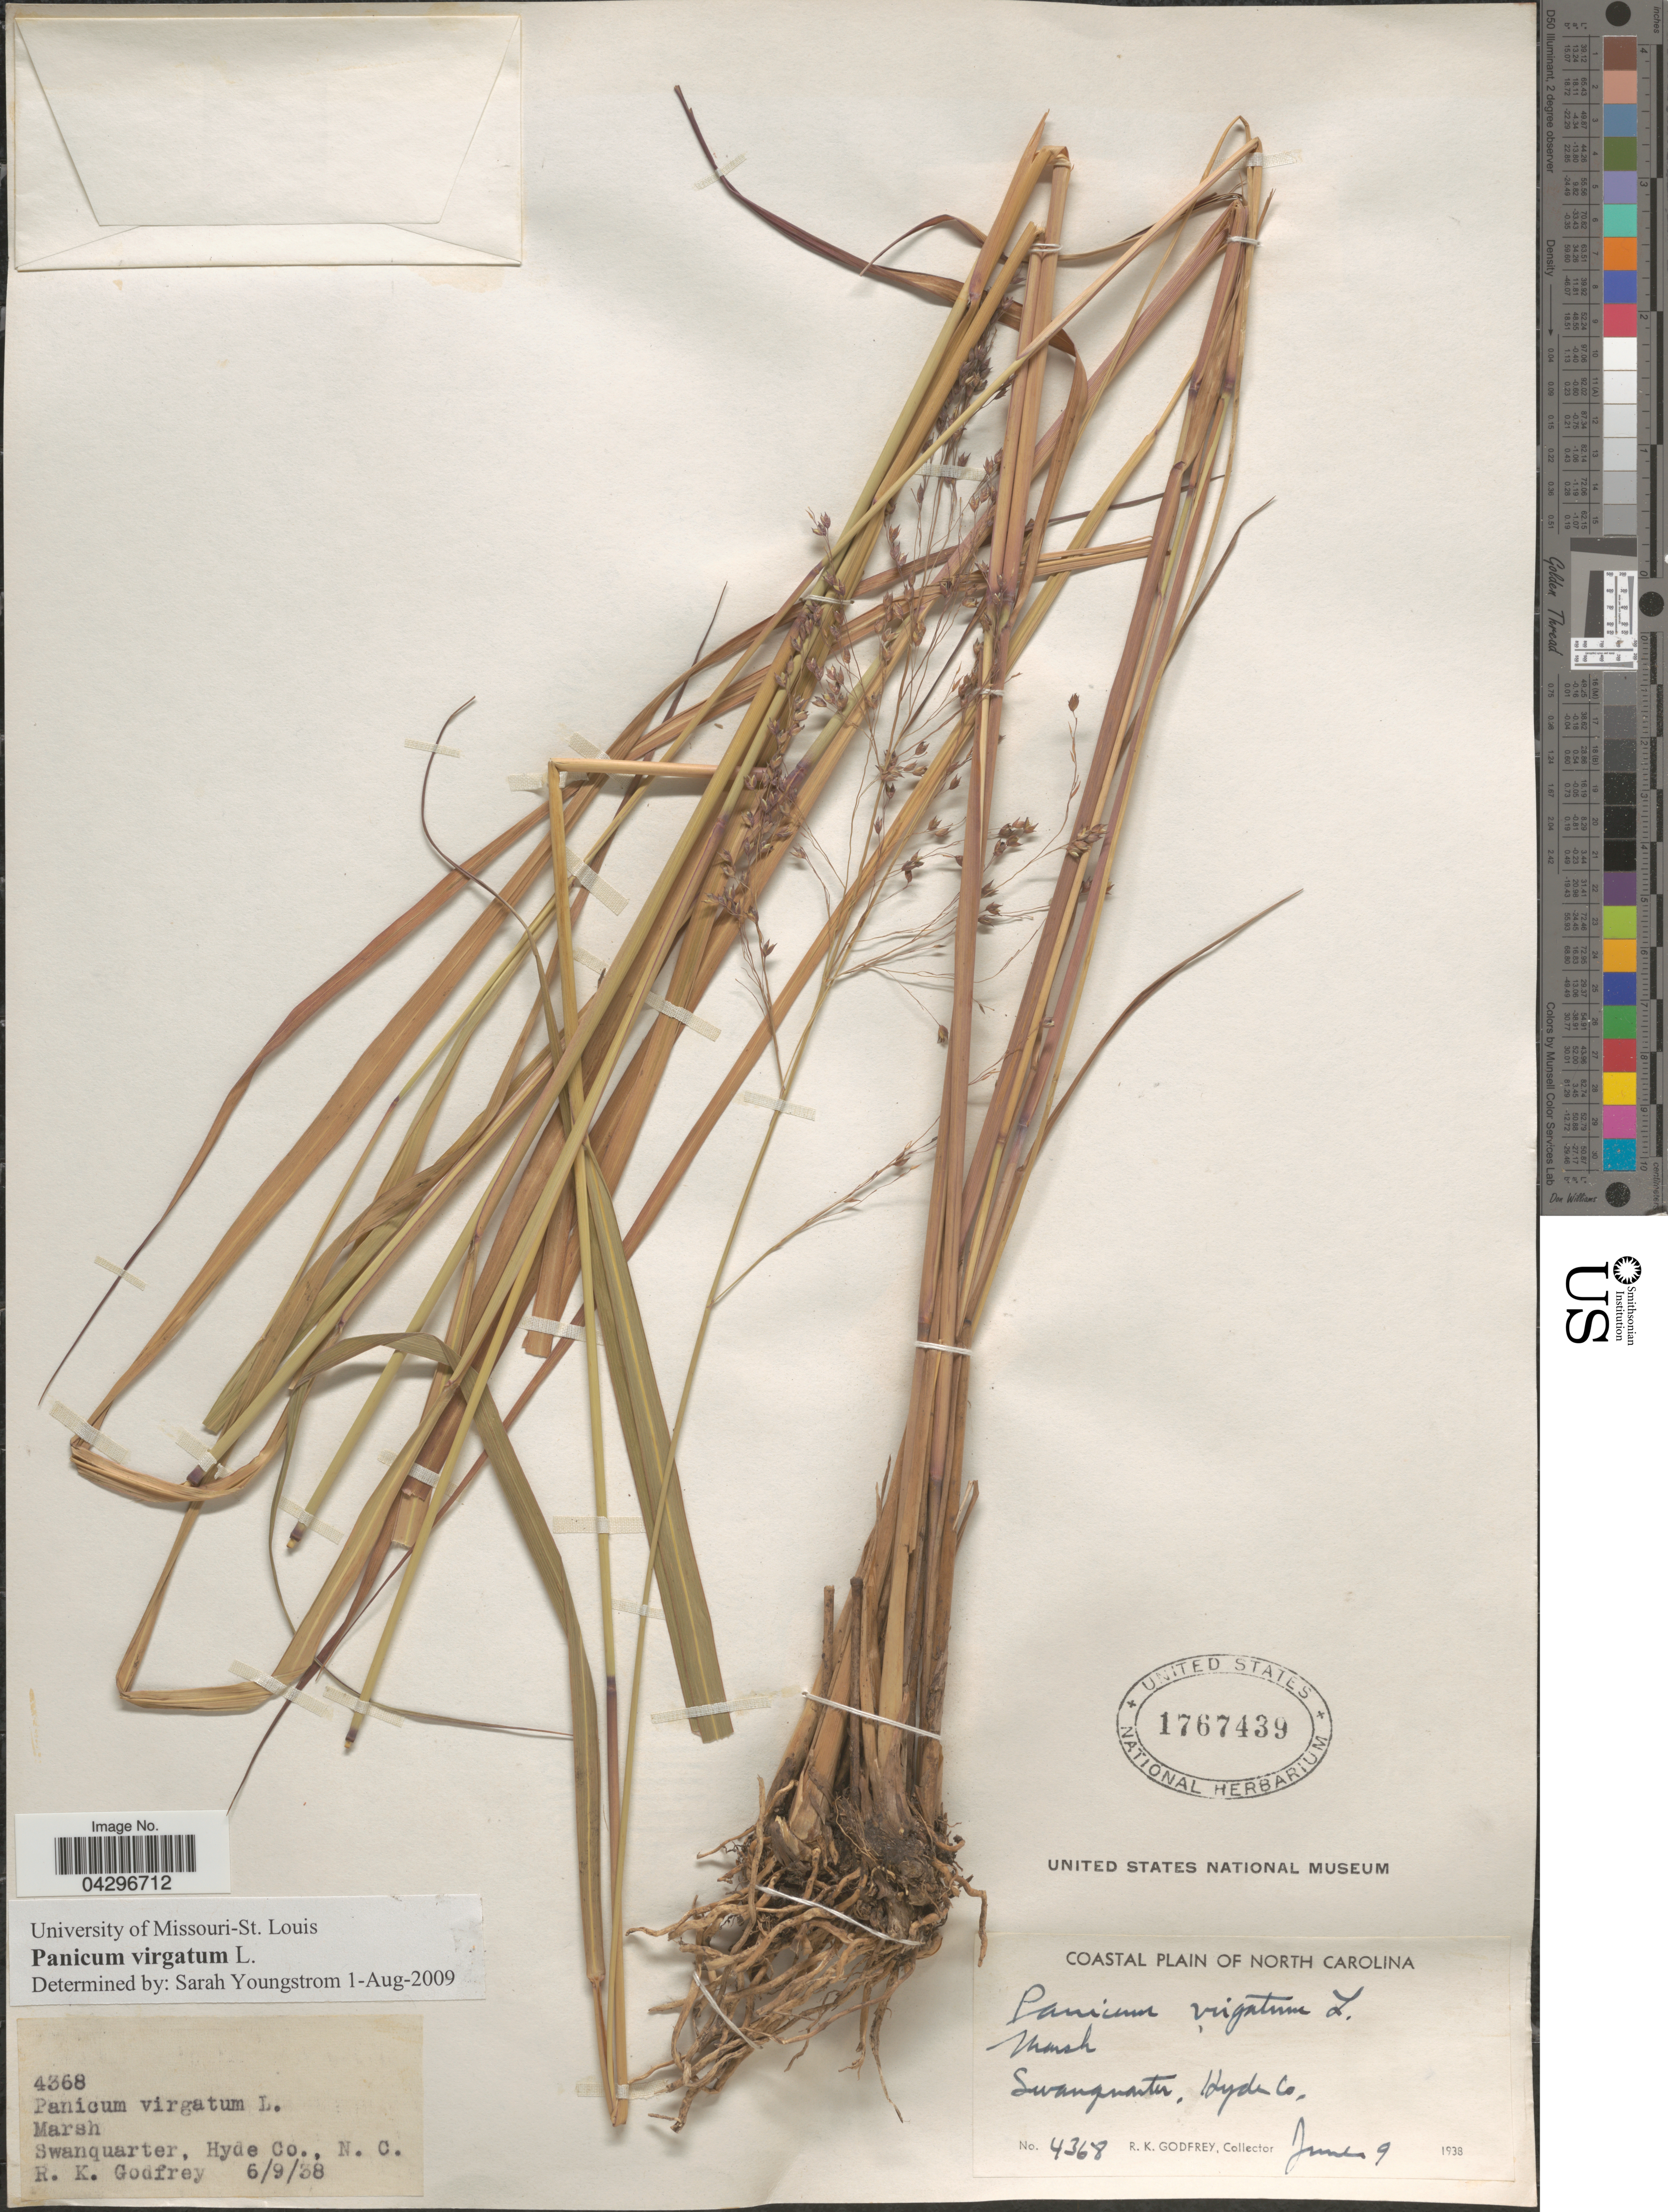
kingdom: Plantae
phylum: Tracheophyta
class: Liliopsida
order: Poales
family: Poaceae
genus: Panicum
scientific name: Panicum virgatum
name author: L.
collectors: R. K. Godfrey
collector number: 4368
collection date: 1938-06-09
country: United States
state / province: North Carolina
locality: Coastal Plain of North Carolina. Marsh. Swanquarter, Hyde Co.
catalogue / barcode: US 1767439